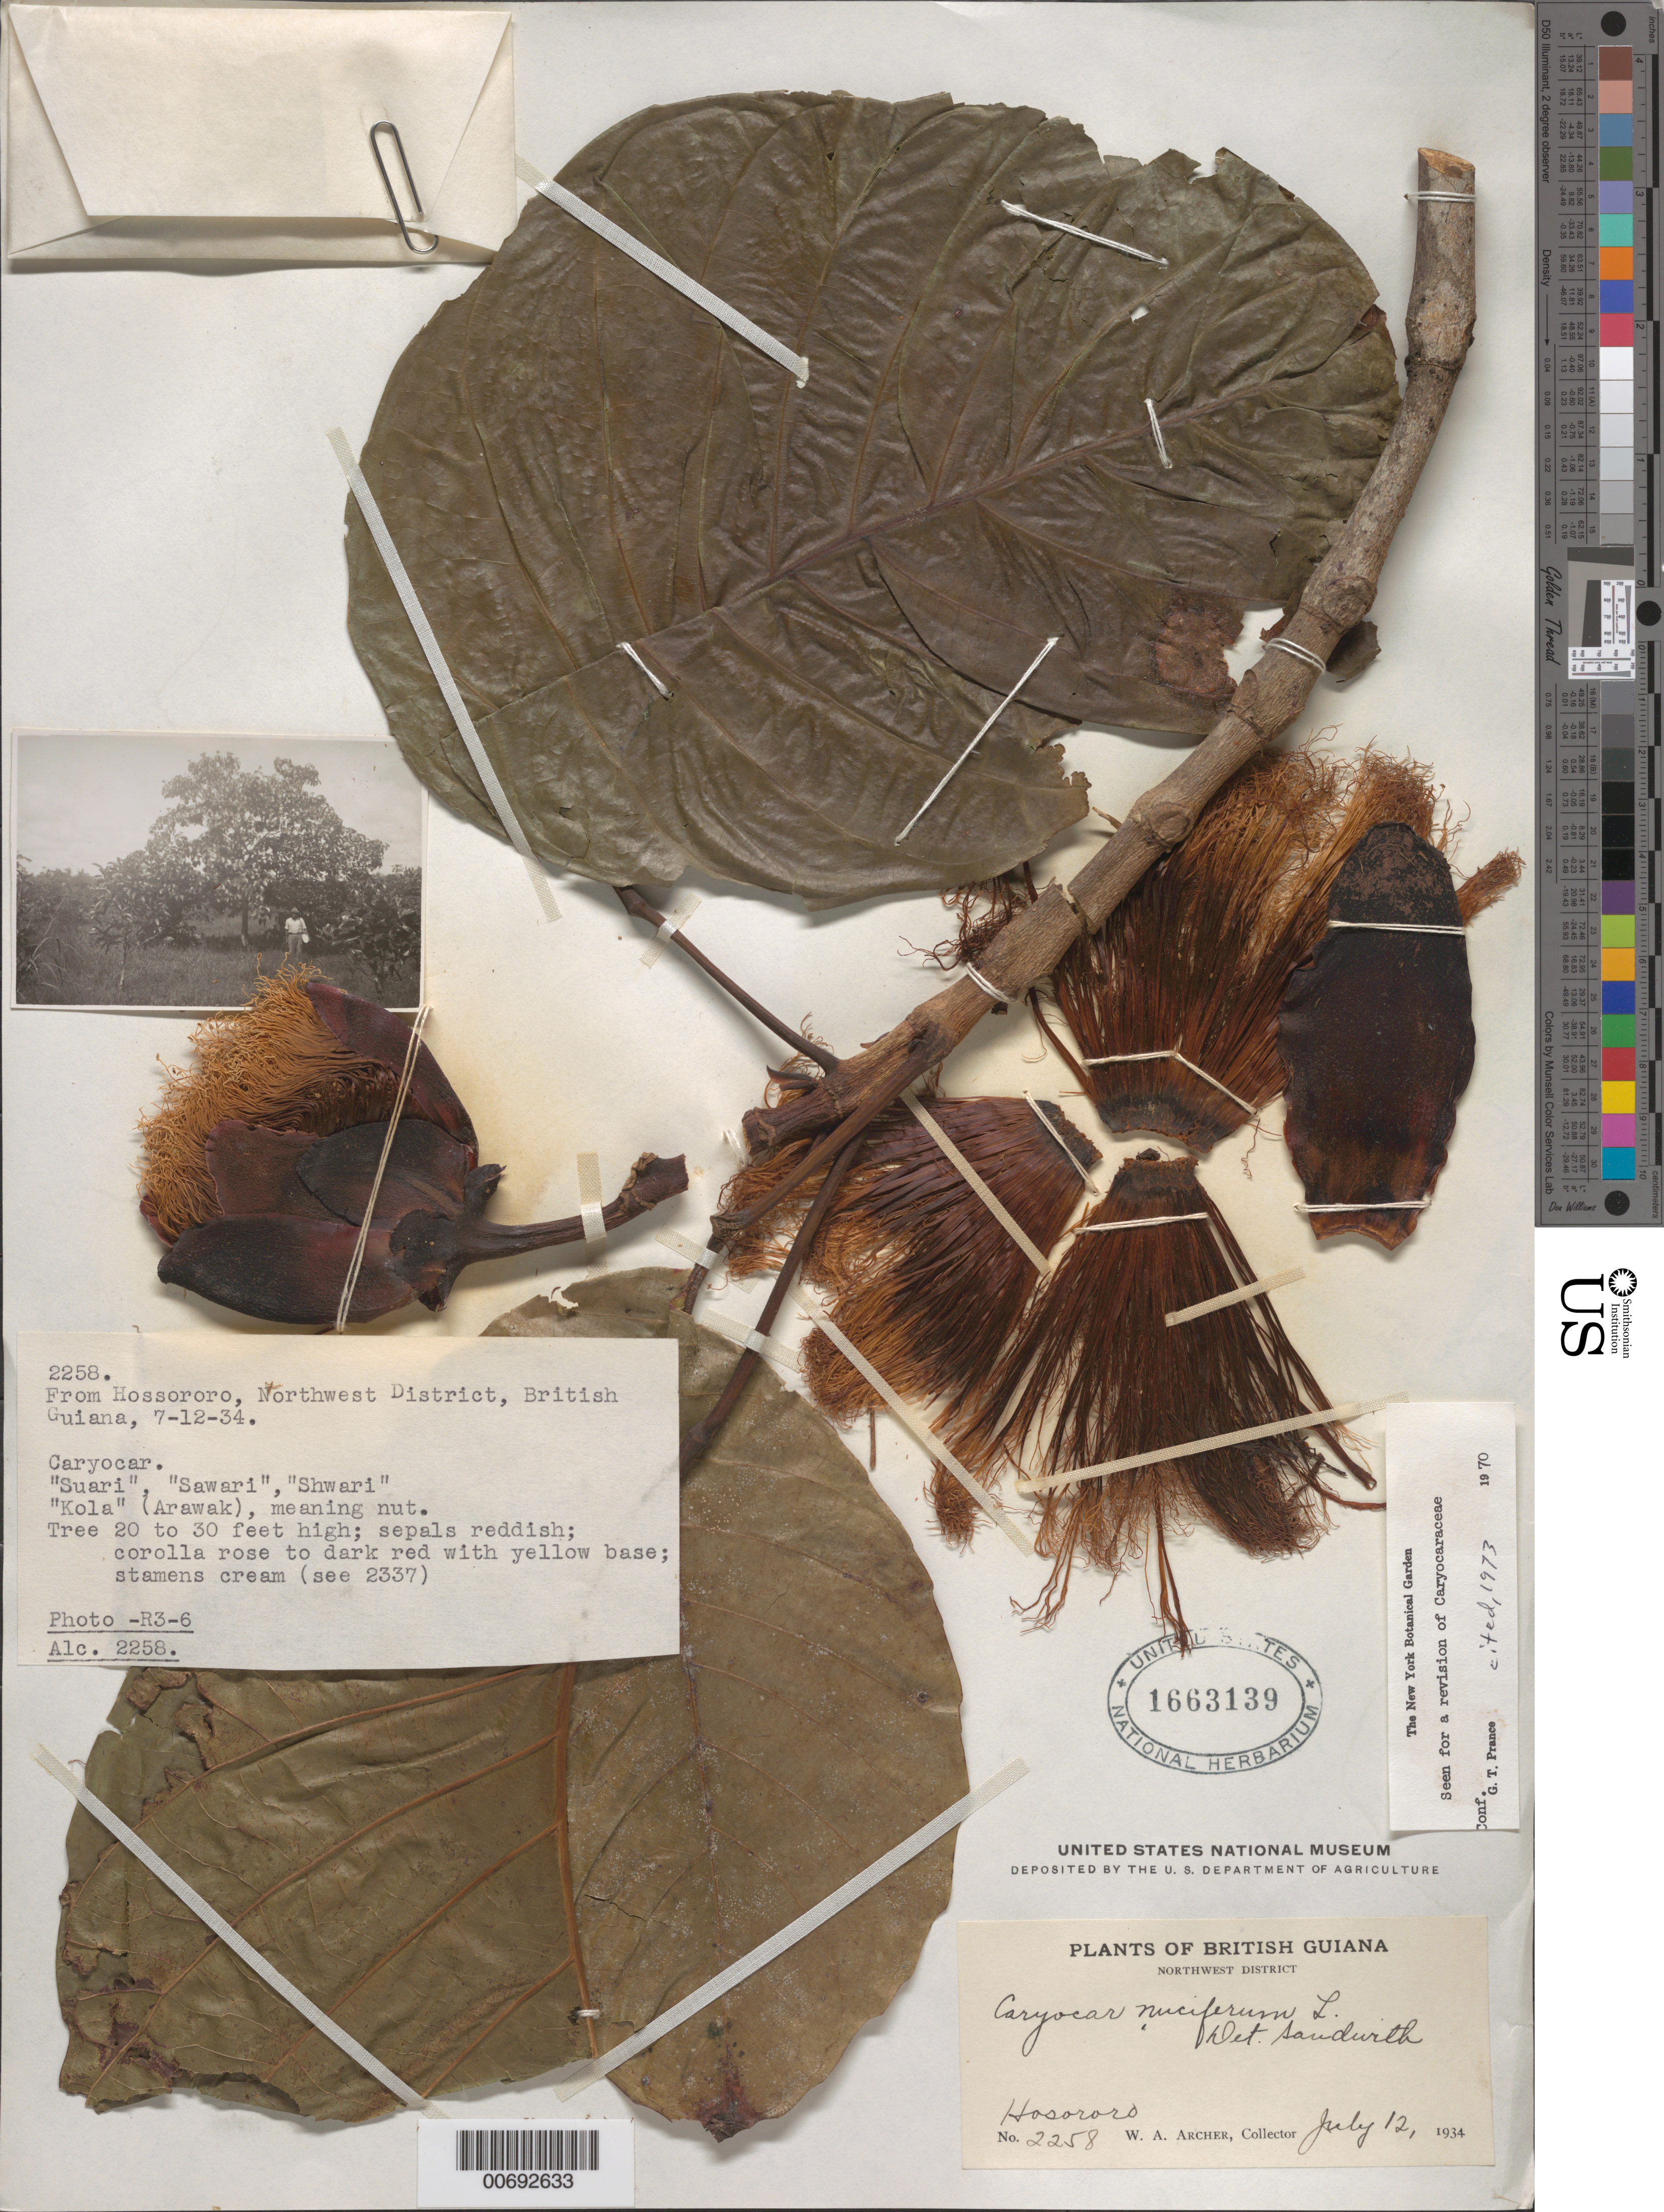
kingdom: Plantae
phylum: Tracheophyta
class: Magnoliopsida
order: Malpighiales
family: Caryocaraceae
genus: Caryocar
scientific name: Caryocar nuciferum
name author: L.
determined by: Prance, G. T.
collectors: W. A. Archer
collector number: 2258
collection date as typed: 12-Jul-34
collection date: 1934-07-12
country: Guyana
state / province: Barima-Waini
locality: Hosororo, NW Dist.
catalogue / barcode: US 1663139